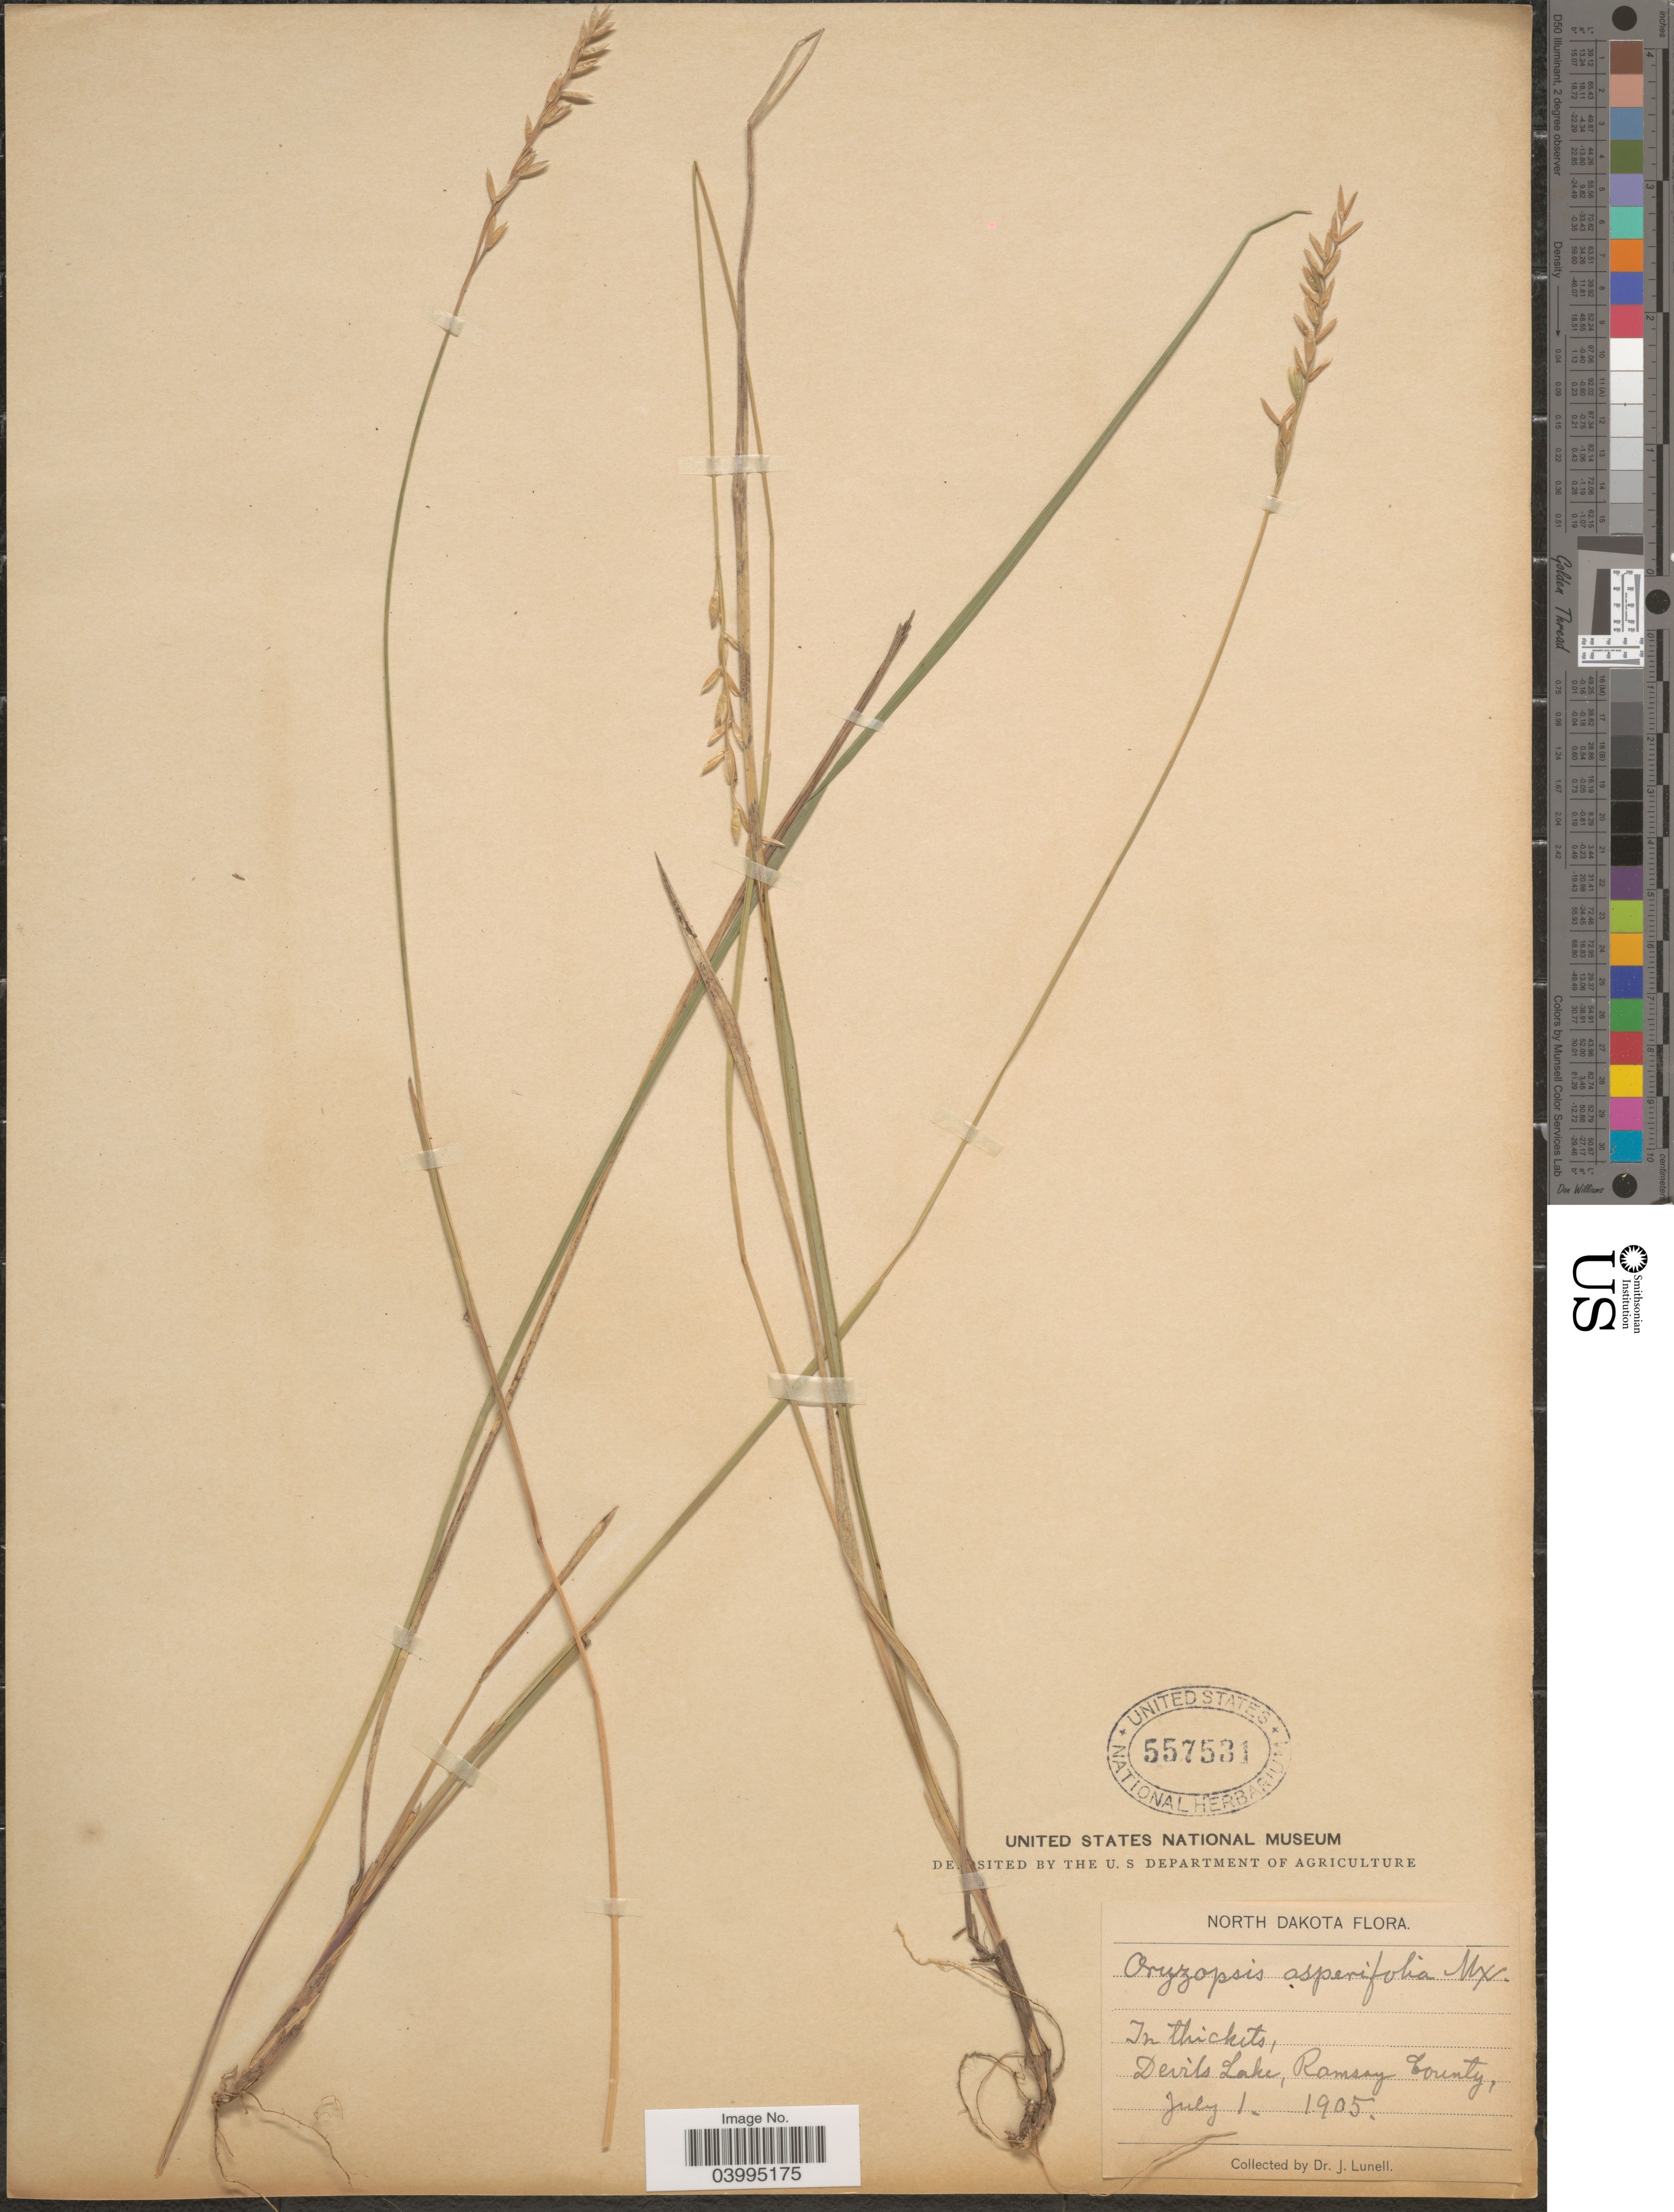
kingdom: Plantae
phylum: Tracheophyta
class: Liliopsida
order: Poales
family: Poaceae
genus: Oryzopsis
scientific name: Oryzopsis asperifolia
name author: Michx.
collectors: J. Lunell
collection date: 1905-07-01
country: United States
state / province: North Dakota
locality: In thickets, Devils Lake, Ramsay County.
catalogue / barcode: US 557531